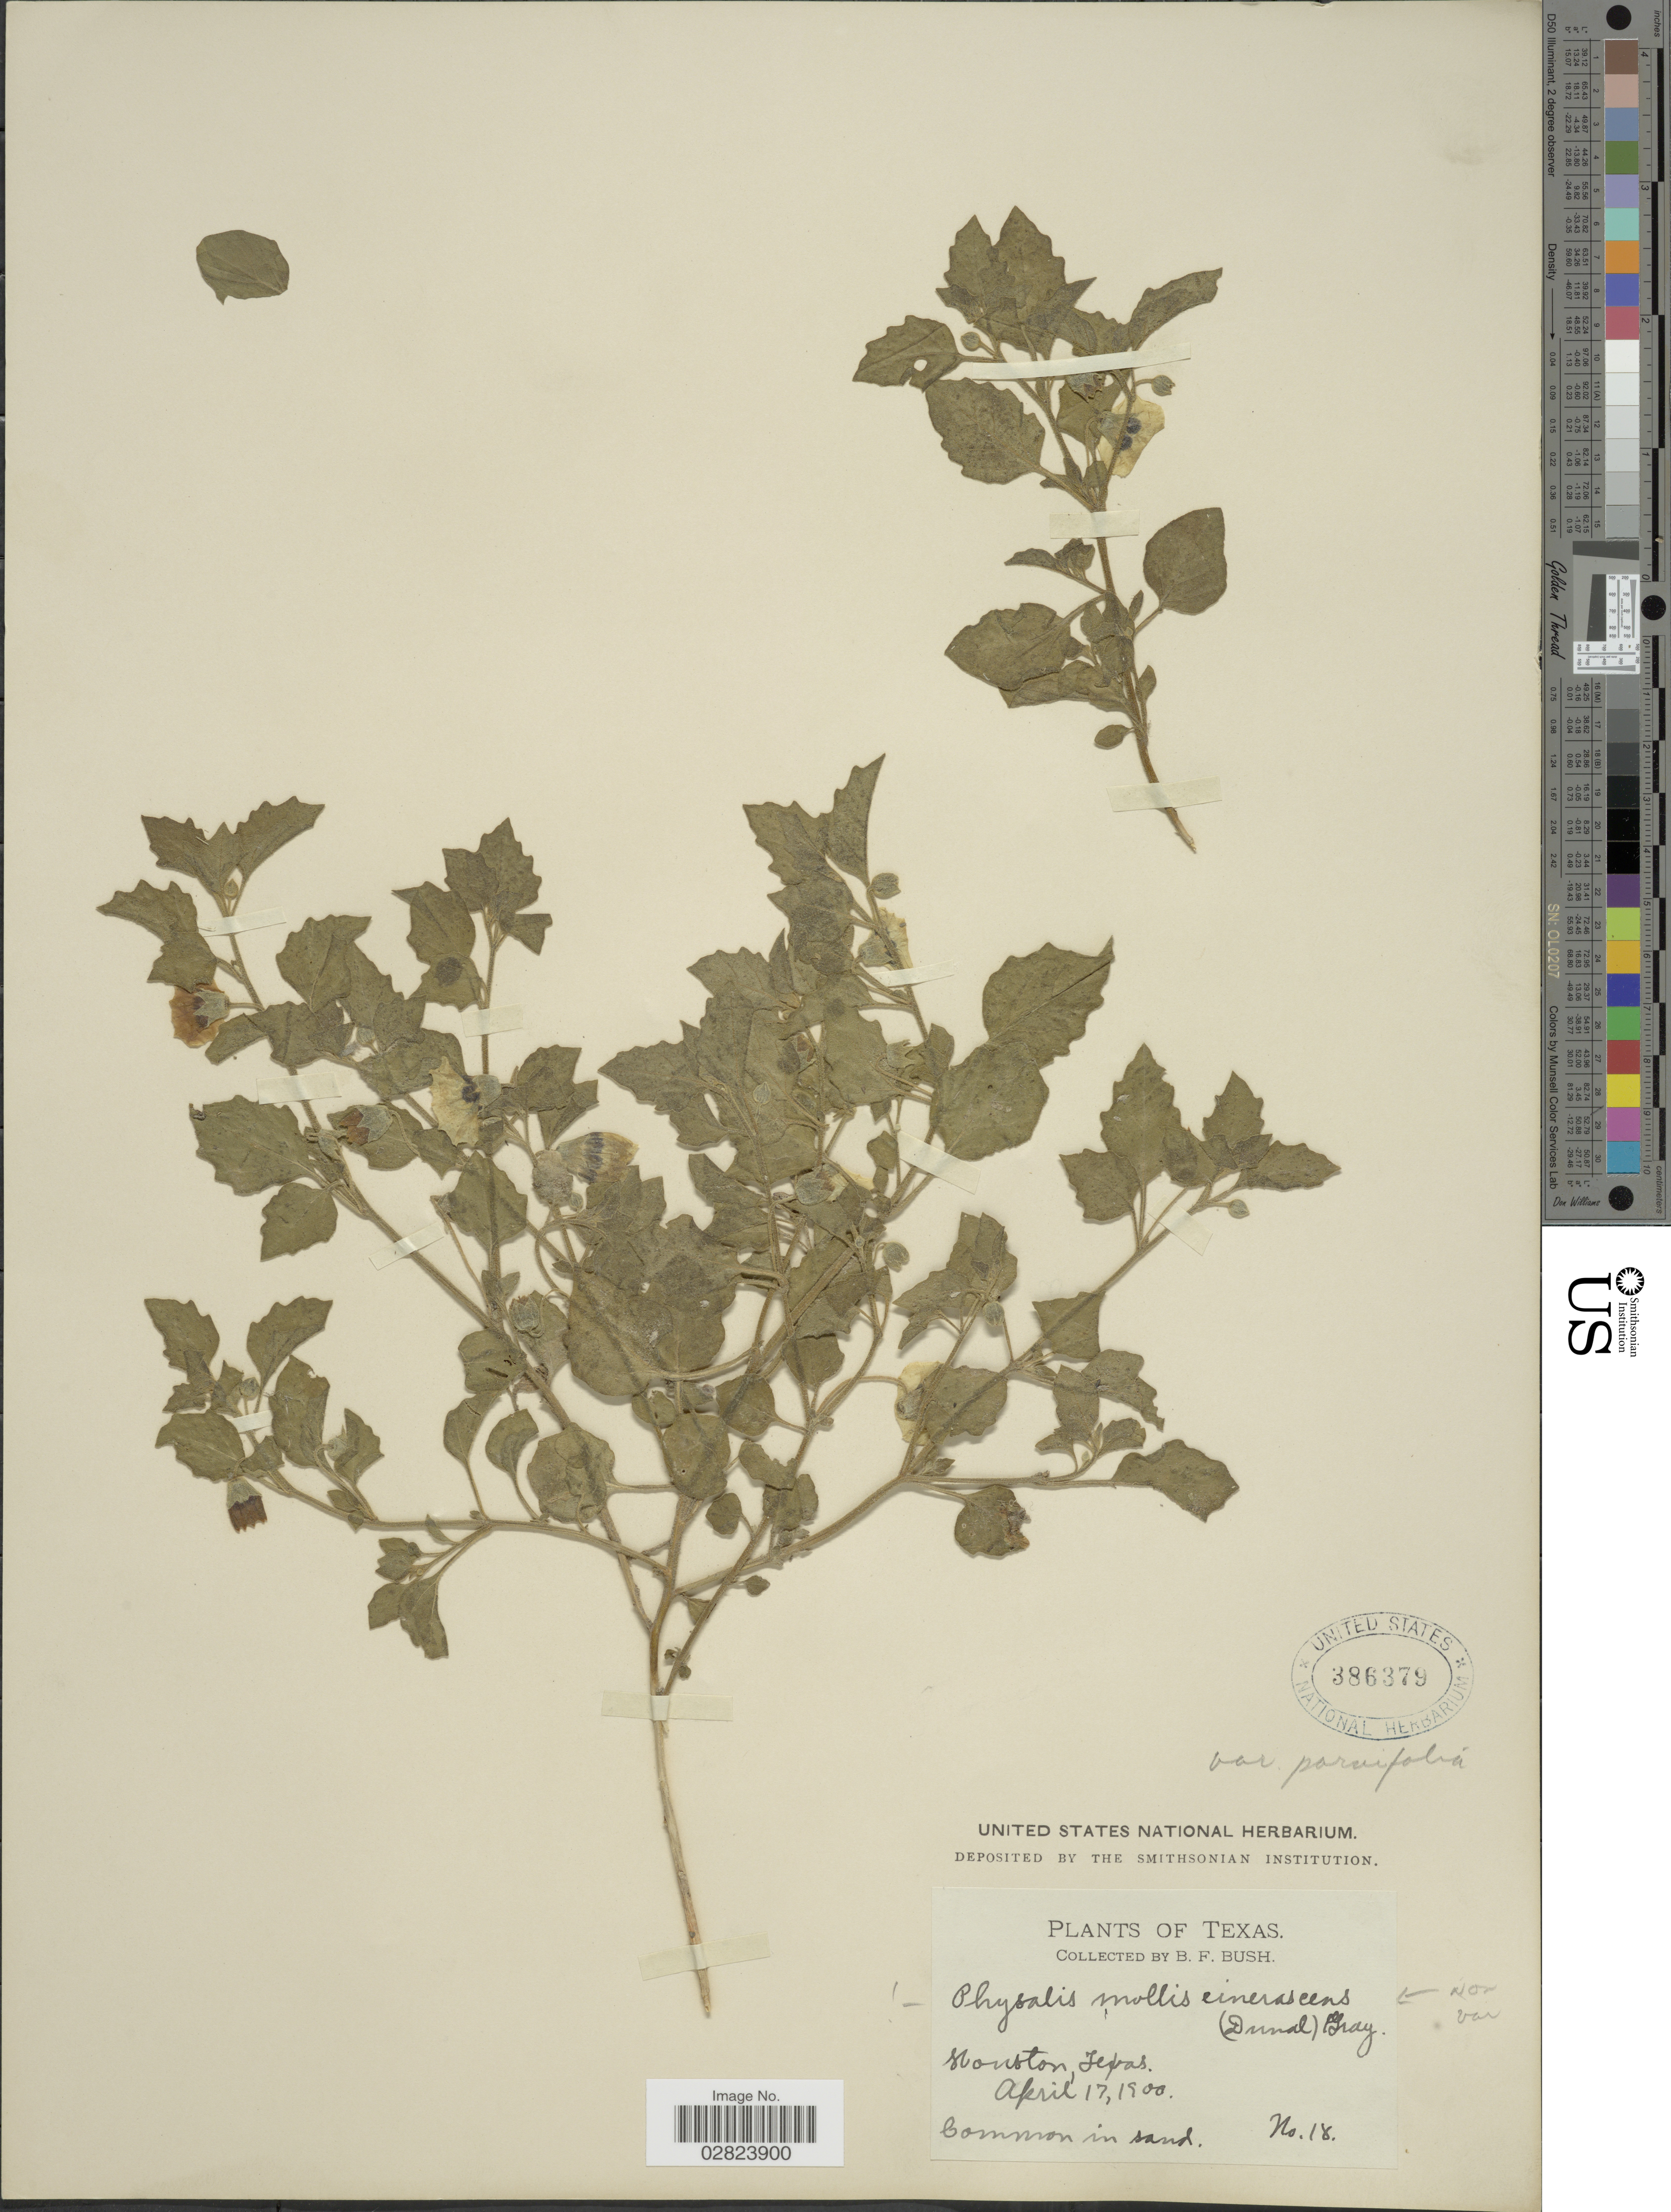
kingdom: Plantae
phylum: Tracheophyta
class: Magnoliopsida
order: Solanales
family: Solanaceae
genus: Physalis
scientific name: Physalis mollis var. parvifolia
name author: Rydb.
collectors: B. F. Bush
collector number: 18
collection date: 1900-04-17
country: United States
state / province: Texas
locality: Houston.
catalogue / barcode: US 386379